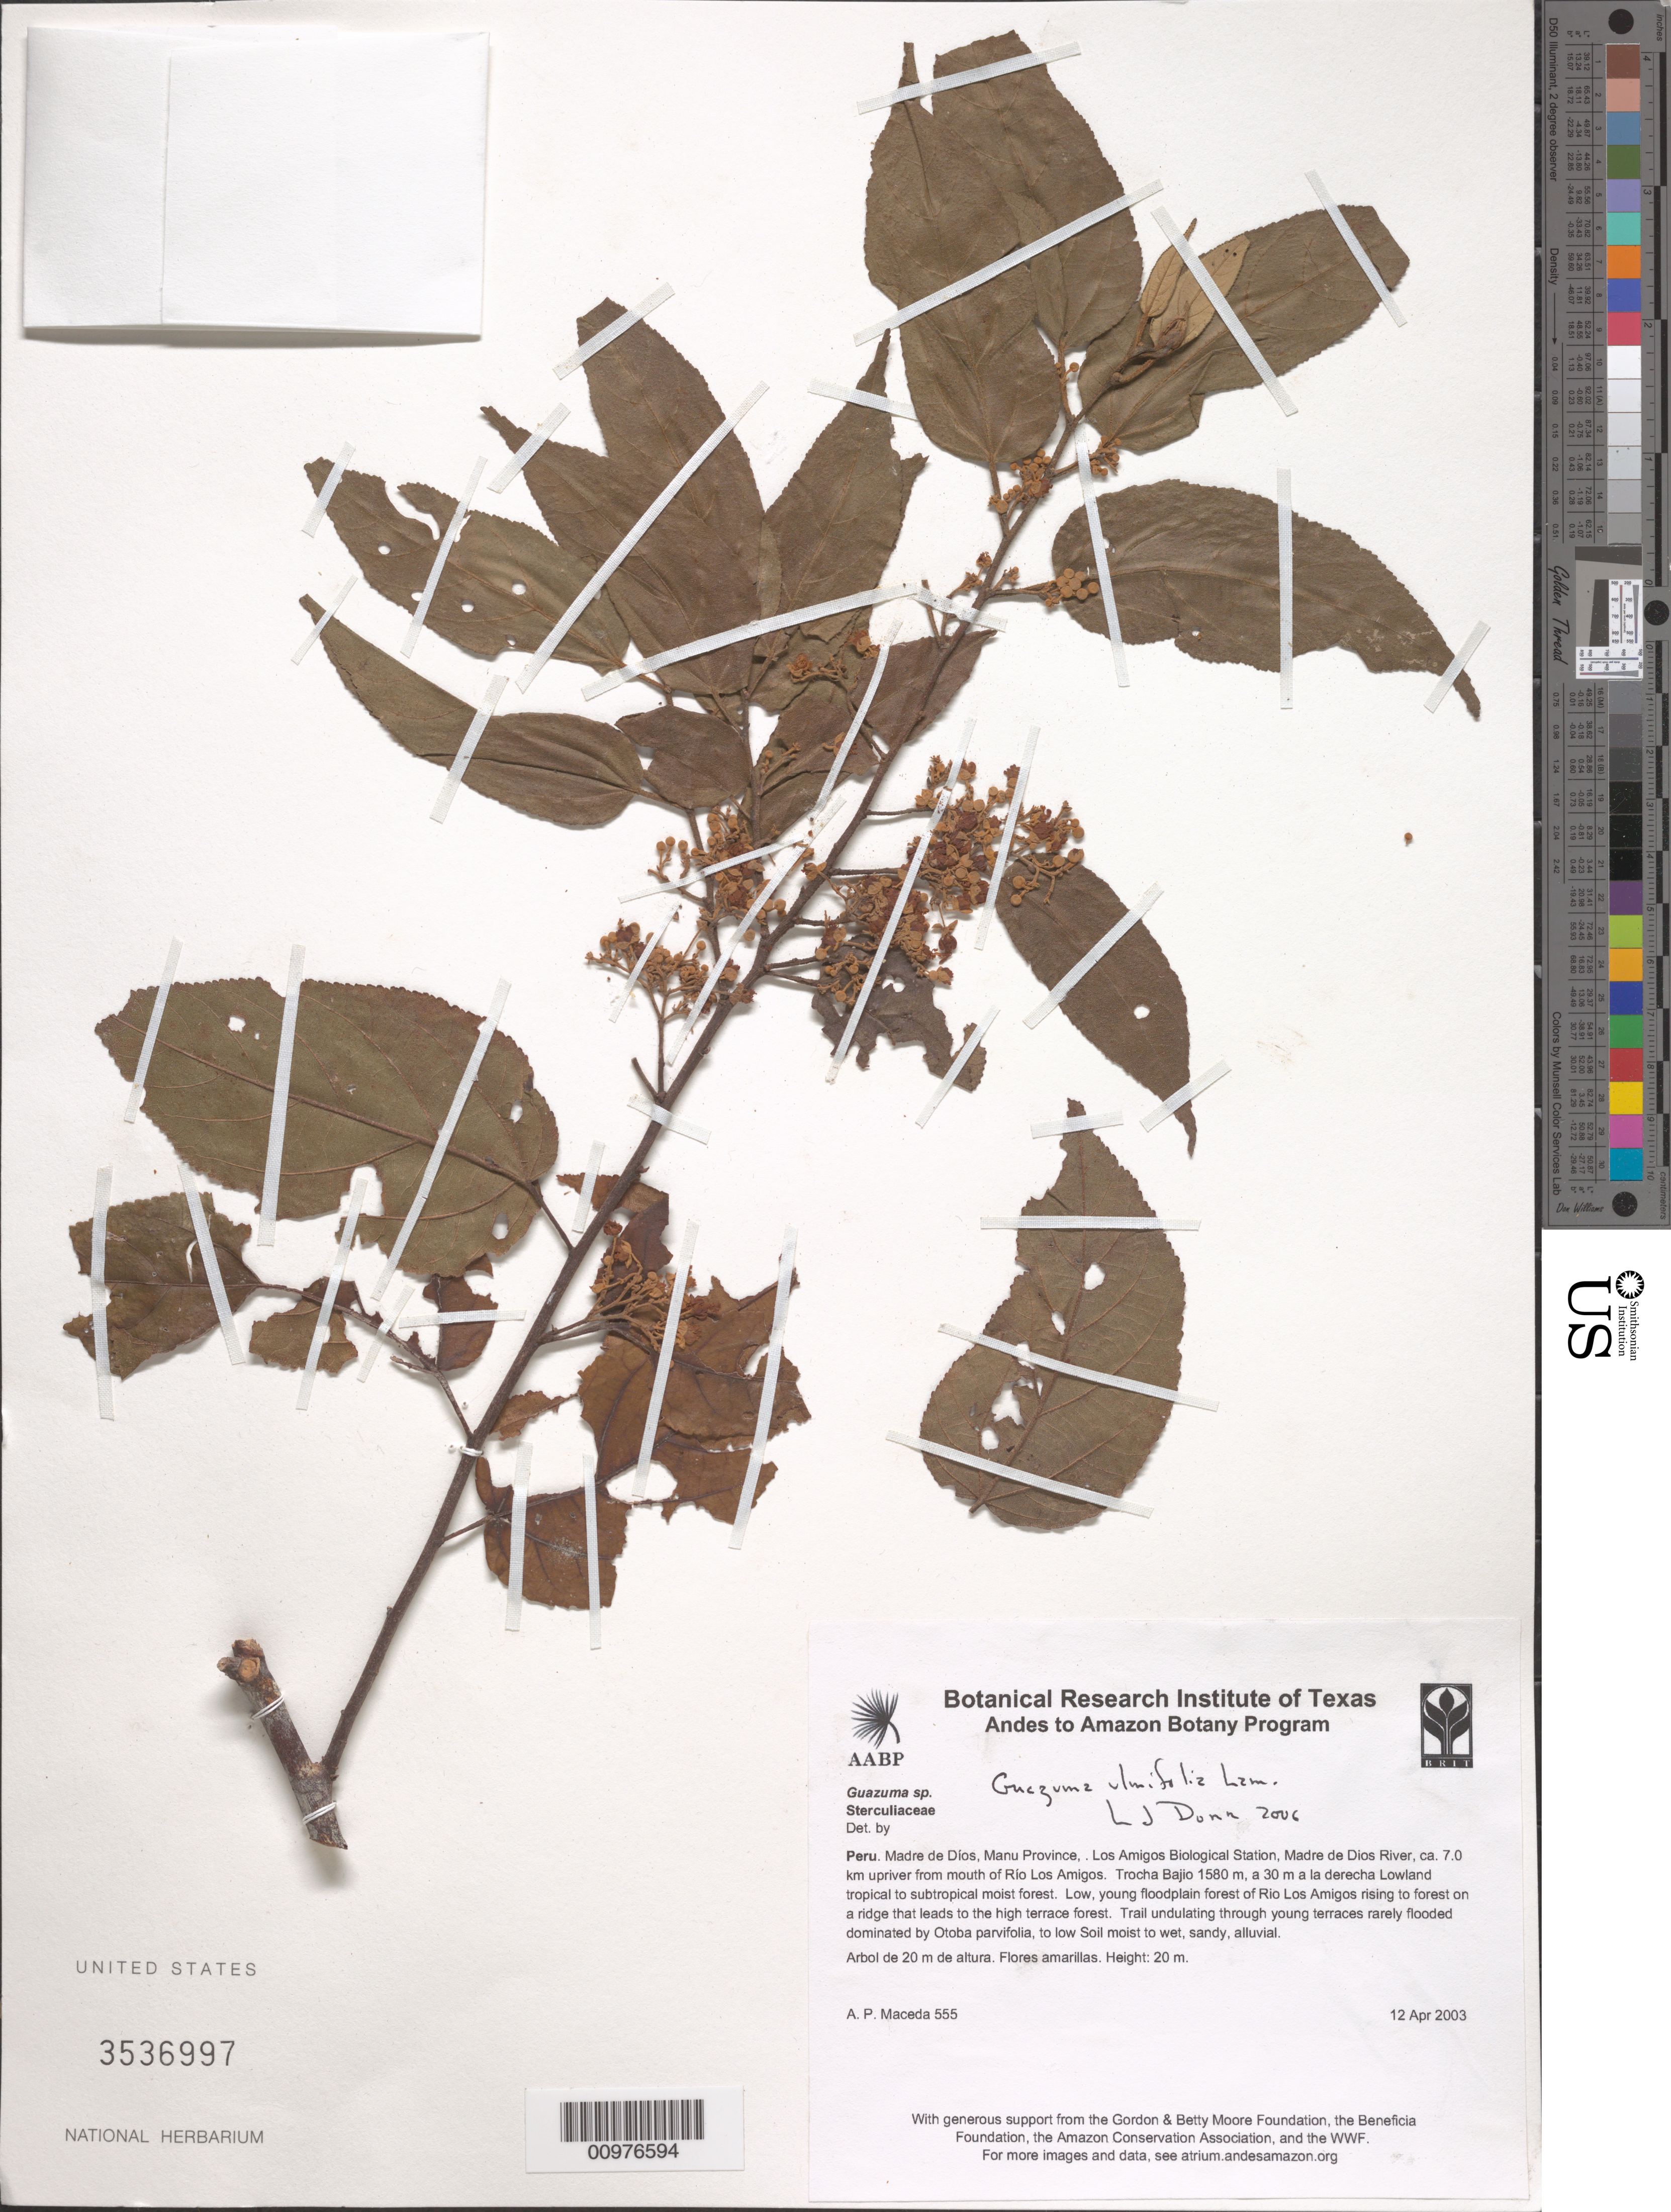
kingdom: Plantae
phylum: Tracheophyta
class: Magnoliopsida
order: Malvales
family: Malvaceae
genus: Guazuma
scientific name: Guazuma ulmifolia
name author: Lam.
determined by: Dorr, L. J., (BOT), Smithsonian Institution - National Museum of Natural History (UNITED STATES)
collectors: A. Maceda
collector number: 555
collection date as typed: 12 Apr 2003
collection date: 2003-04-12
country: Peru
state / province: Madre de Dios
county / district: Manú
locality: Los Amigos Biological Station, Madre de Dios River, ca. 7.0 km upriver from mouth of Rio Los Amigos. Trocha Bajio, a 3 m a la derecha.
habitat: Lowland tropical to subtropical moist forest.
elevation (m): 1580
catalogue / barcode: US 3536997